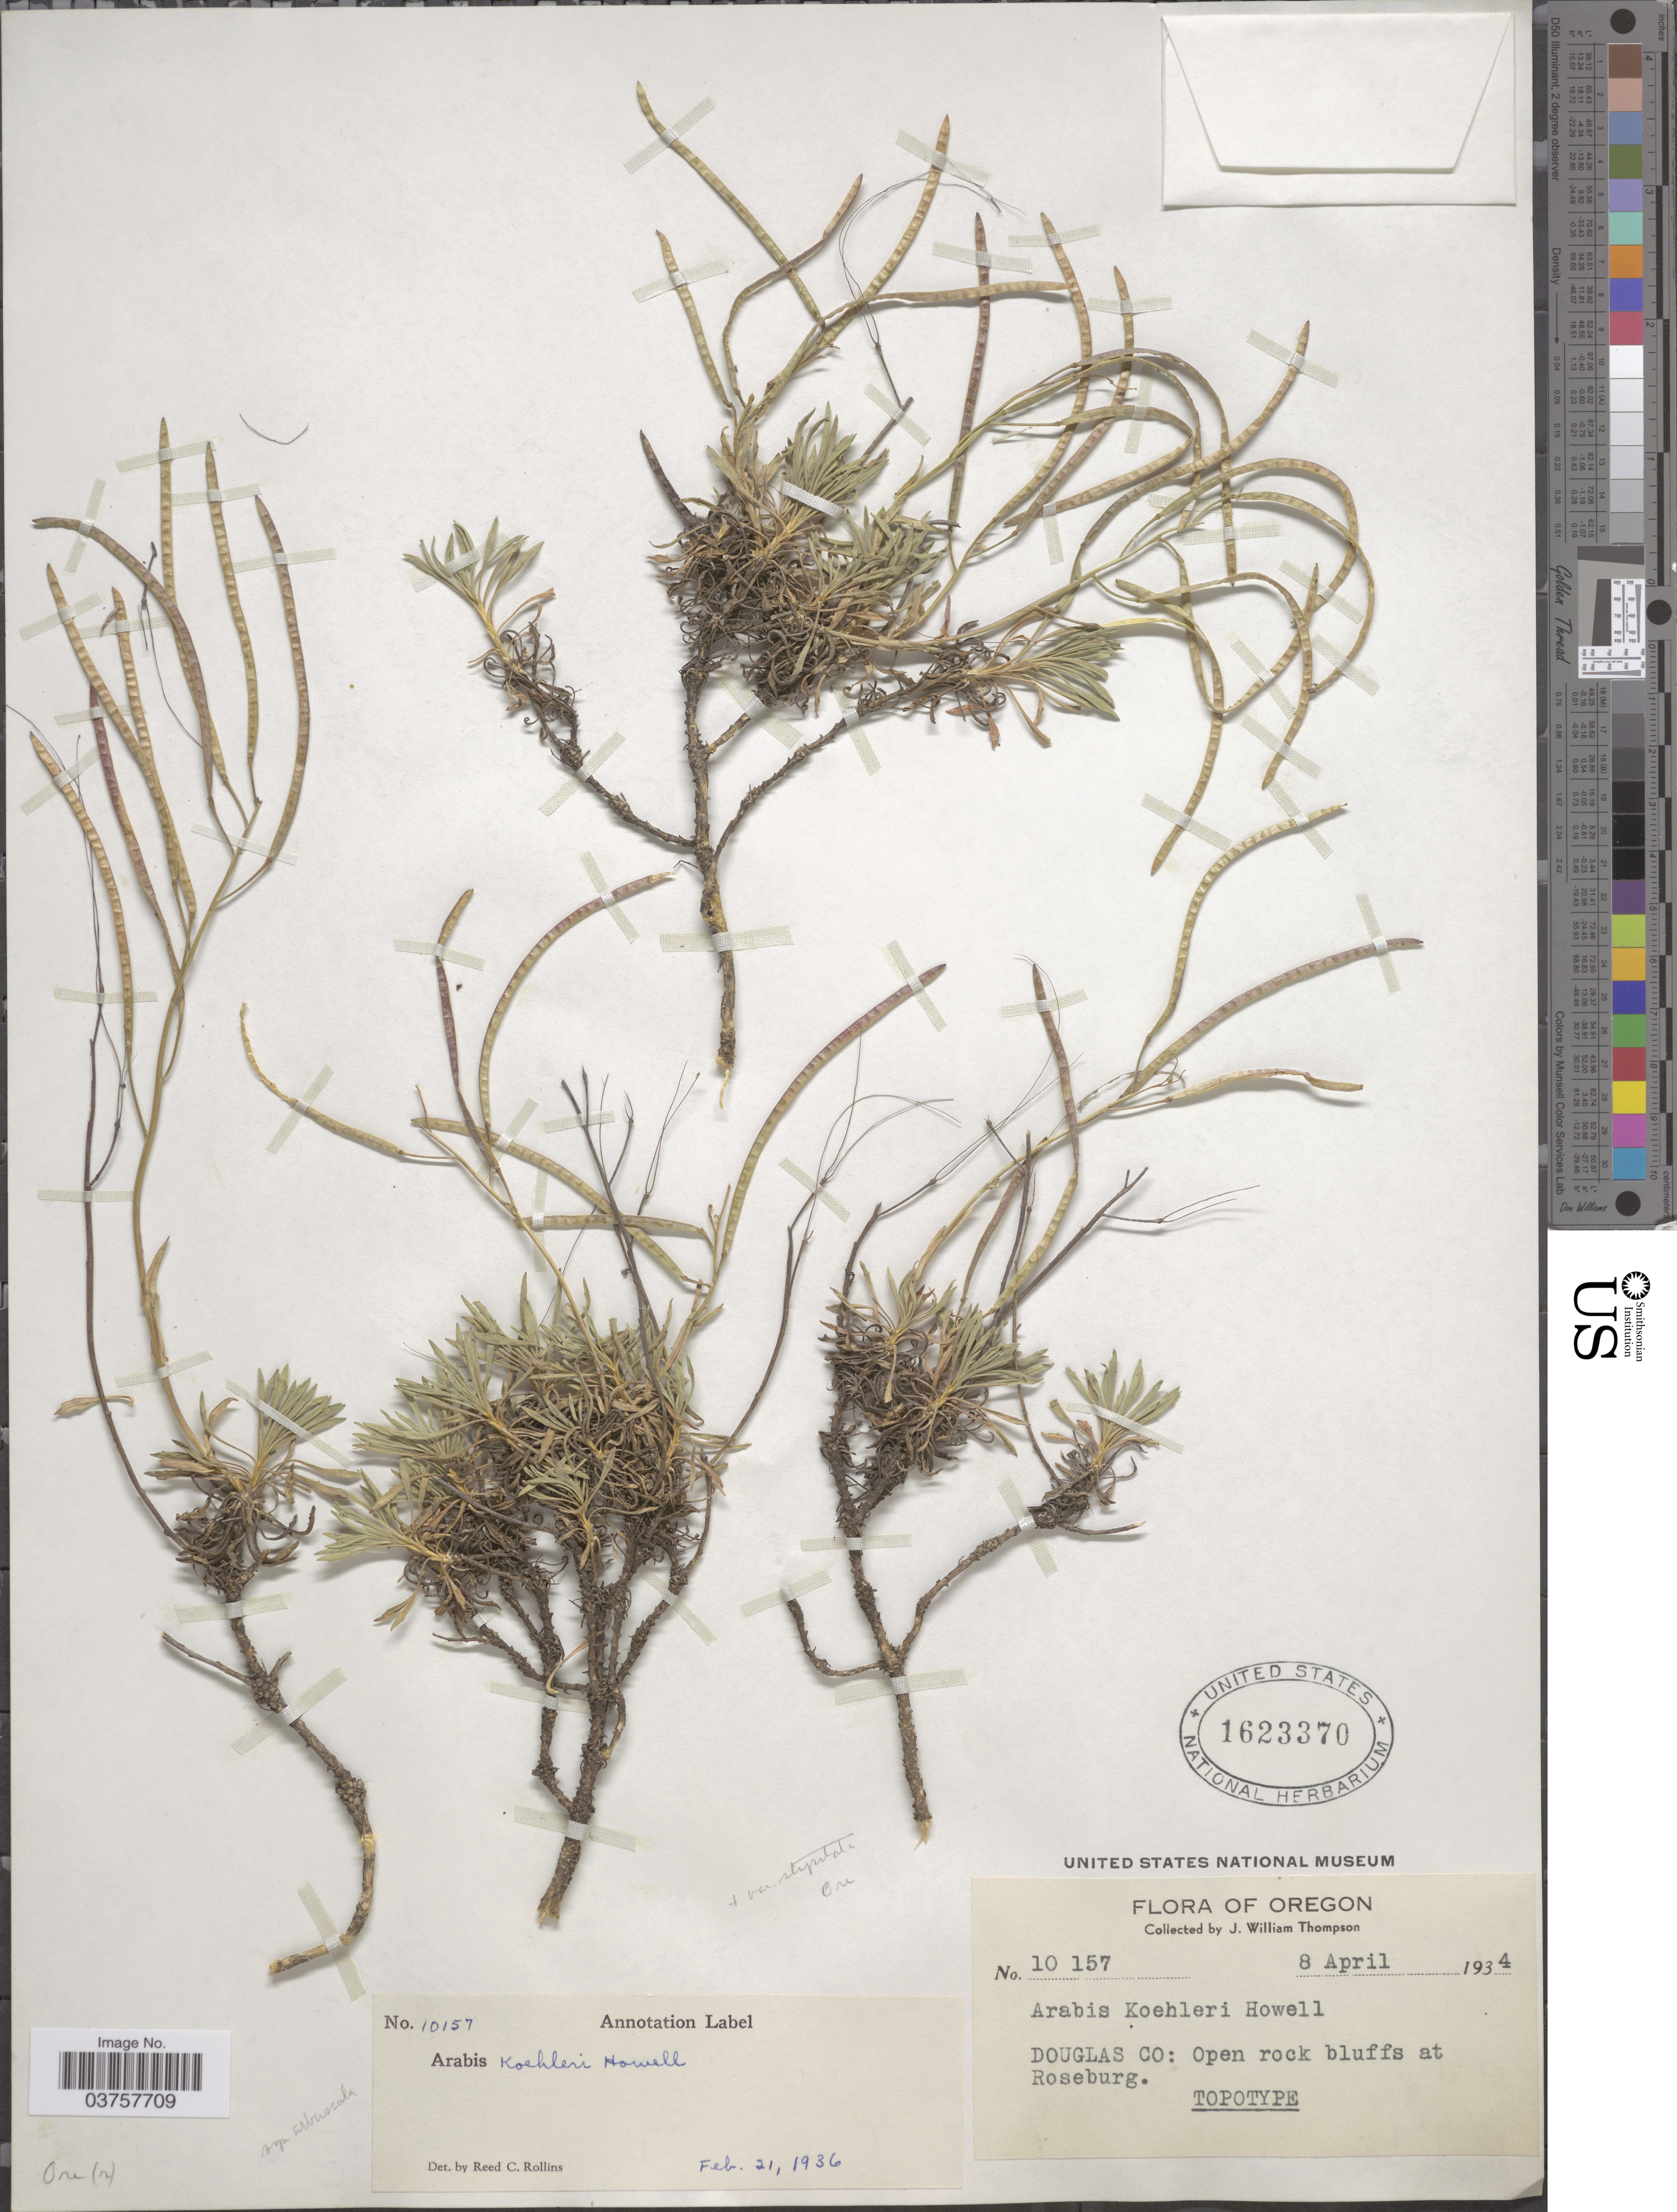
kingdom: Plantae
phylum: Tracheophyta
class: Magnoliopsida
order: Brassicales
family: Brassicaceae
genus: Arabis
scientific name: Arabis koehleri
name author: Howell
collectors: J. W. Thompson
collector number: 10157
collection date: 1934-04-08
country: United States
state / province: Oregon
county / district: Douglas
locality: Douglas Co: Open rock bluffs at Roseburg.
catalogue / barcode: US 1623370